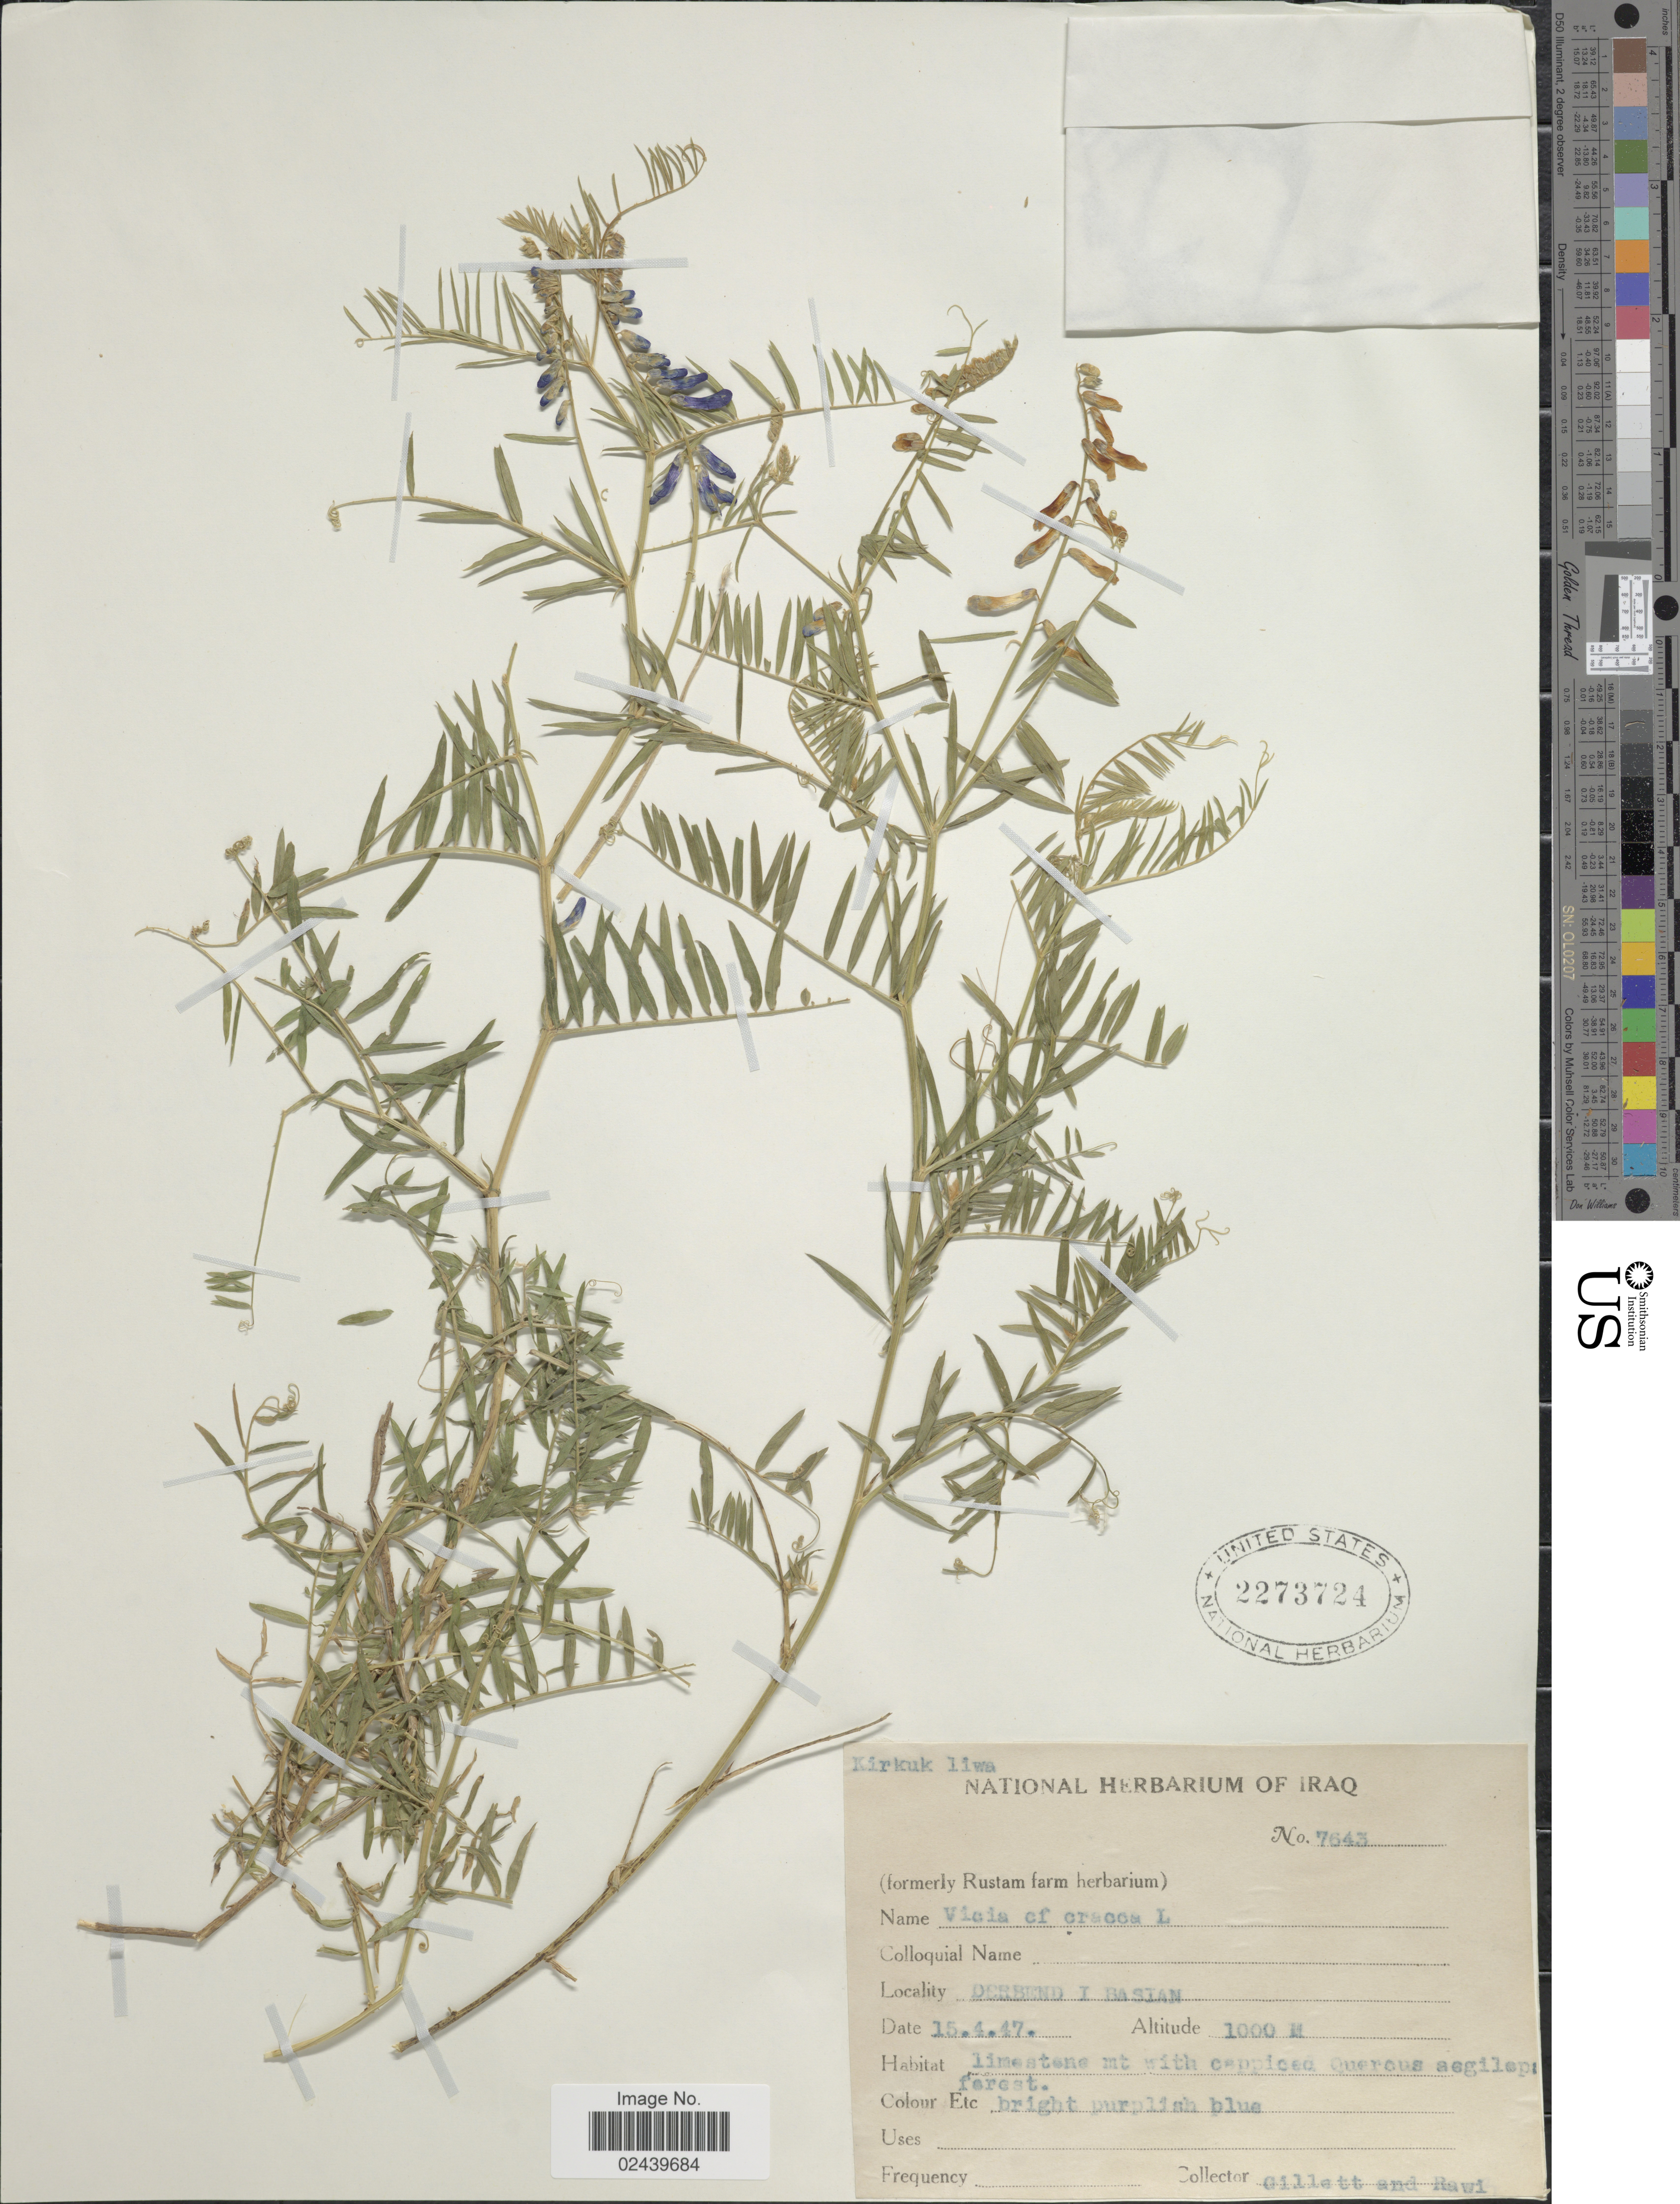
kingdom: Plantae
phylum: Tracheophyta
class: Magnoliopsida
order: Fabales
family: Fabaceae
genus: Vicia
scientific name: Vicia cracca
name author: L.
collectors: Gillett, -- & -. Rawi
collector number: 7645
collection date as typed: Transcribed d/m/y: 15/4/47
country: Iraq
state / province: Kirkūk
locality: Kirkuk liwa. Derbend i Basian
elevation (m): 1000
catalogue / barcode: US 2273724